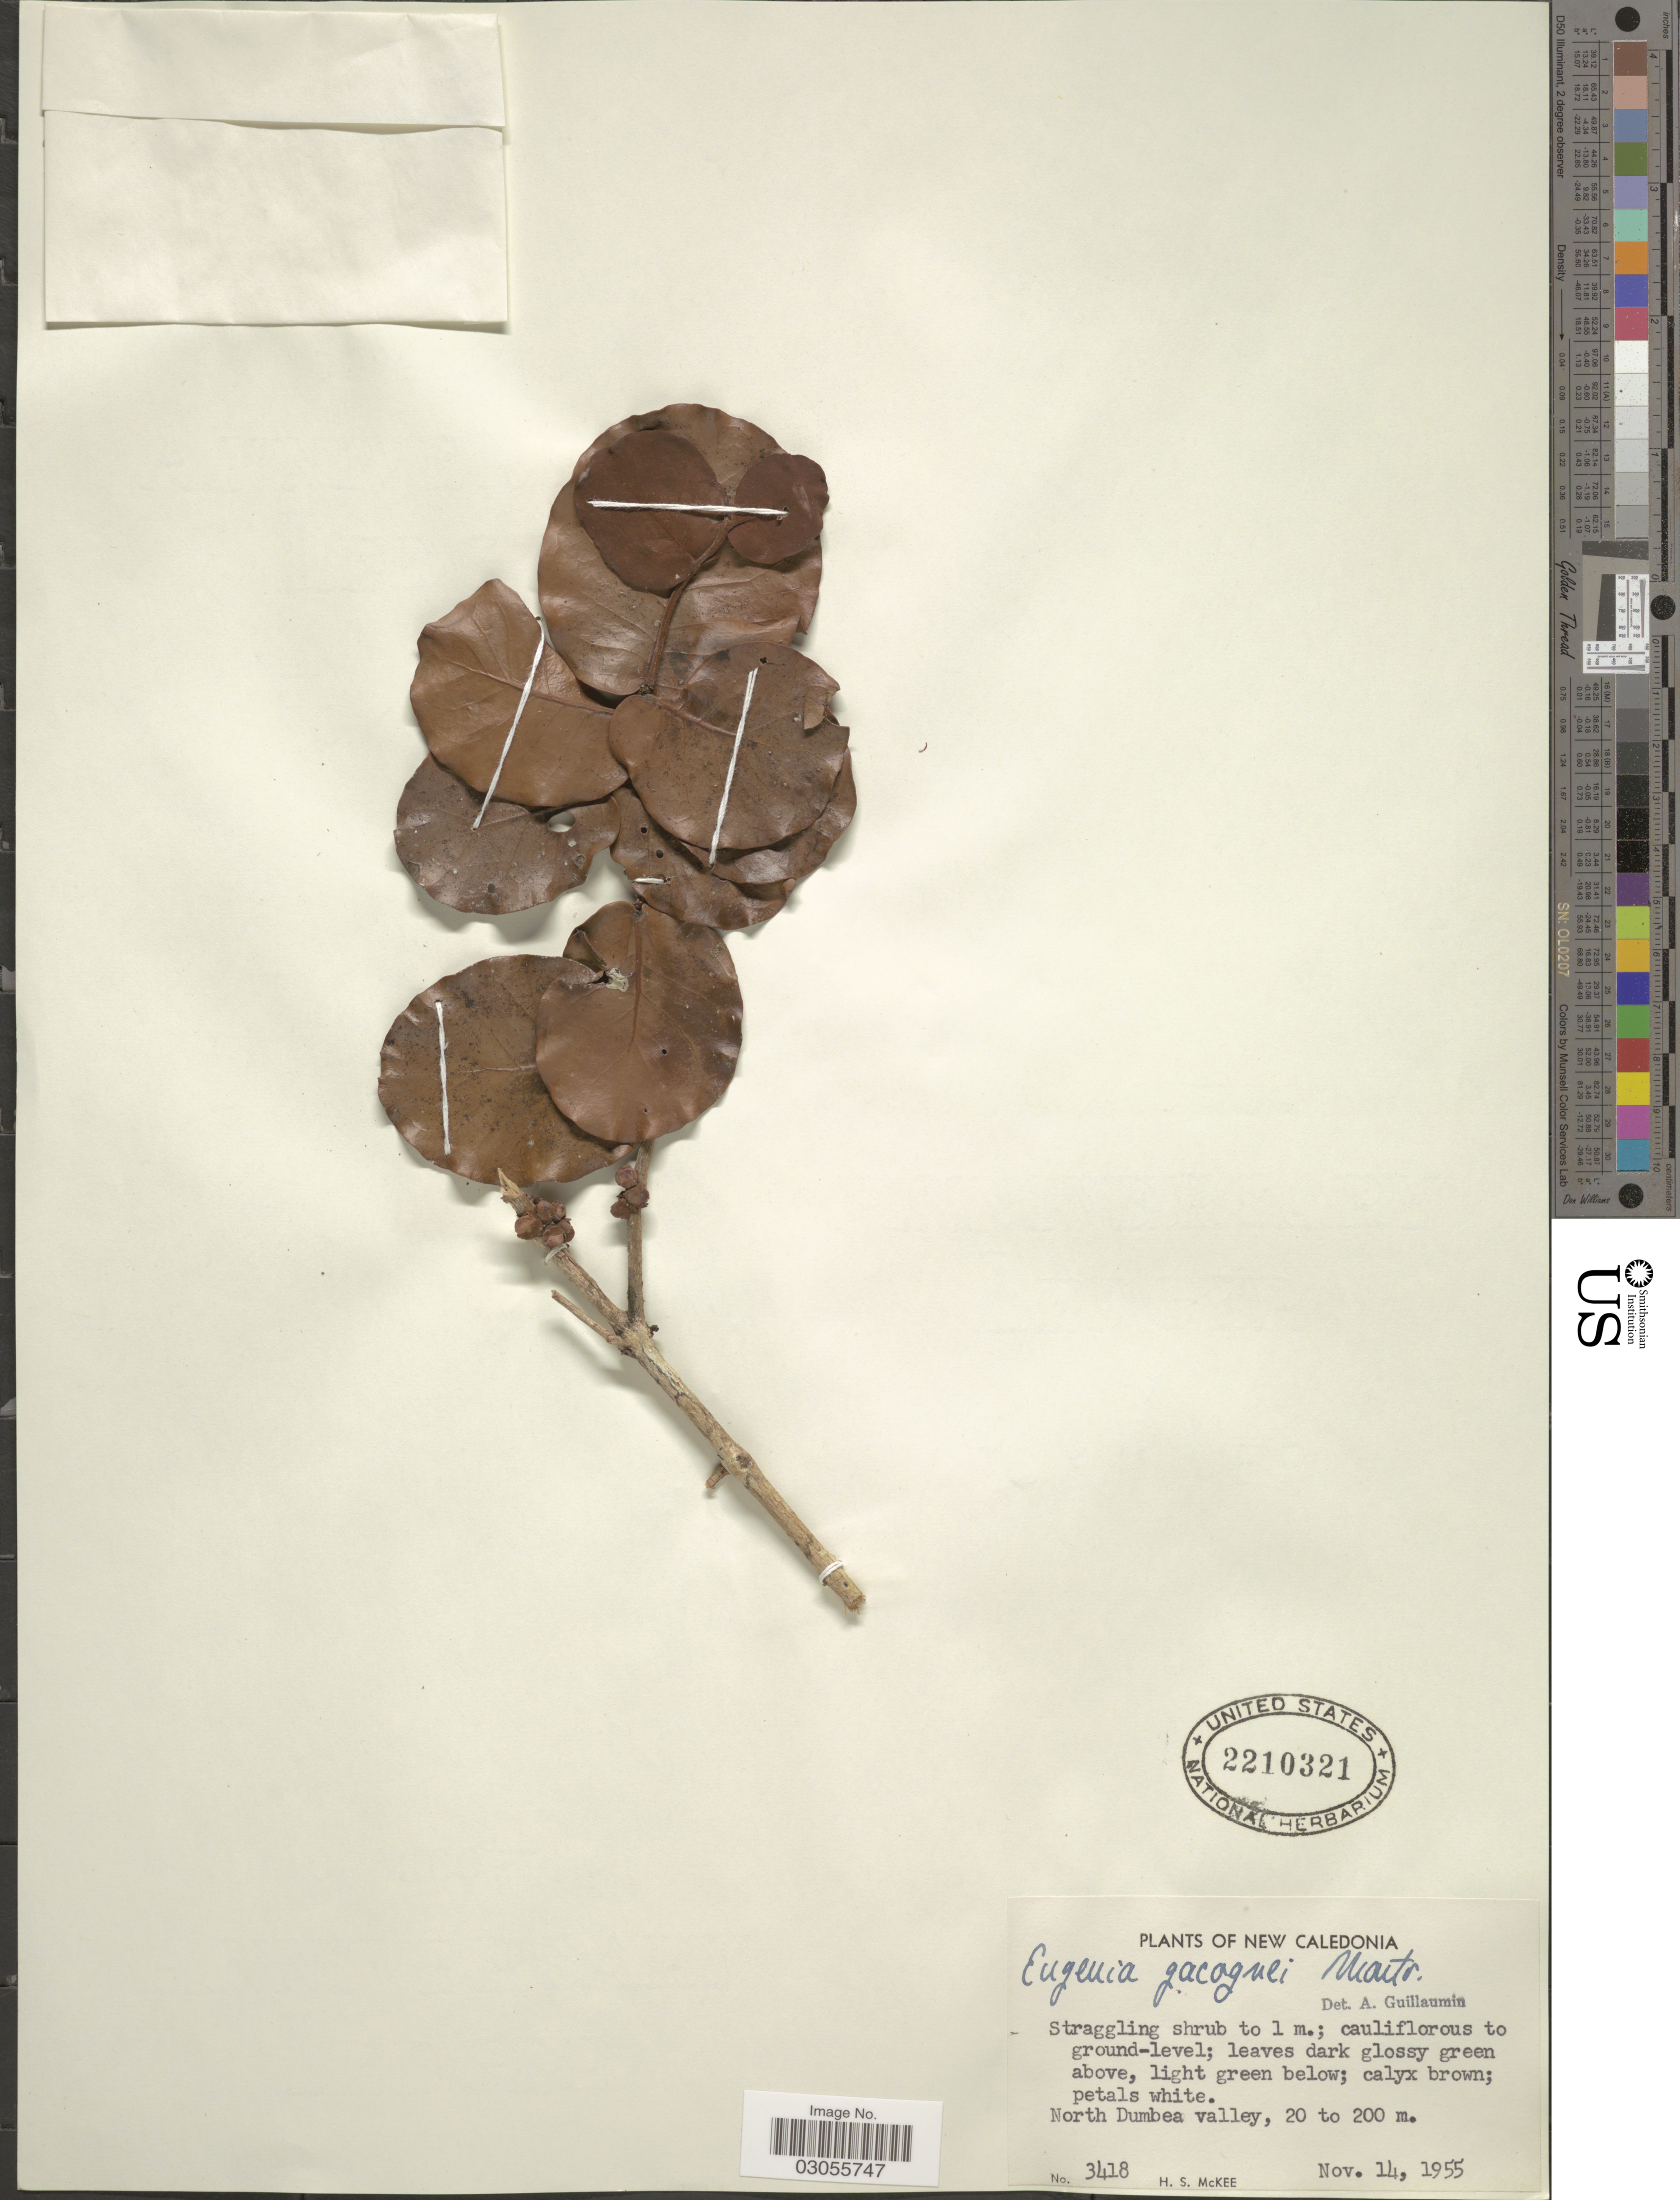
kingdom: Plantae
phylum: Tracheophyta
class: Magnoliopsida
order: Myrtales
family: Myrtaceae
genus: Eugenia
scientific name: Eugenia gacognei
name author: Montrouz.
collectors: H. S. McKee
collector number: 3418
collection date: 1955-11-14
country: New Caledonia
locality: North Dumbea valley.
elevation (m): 20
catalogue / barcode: US 2210321